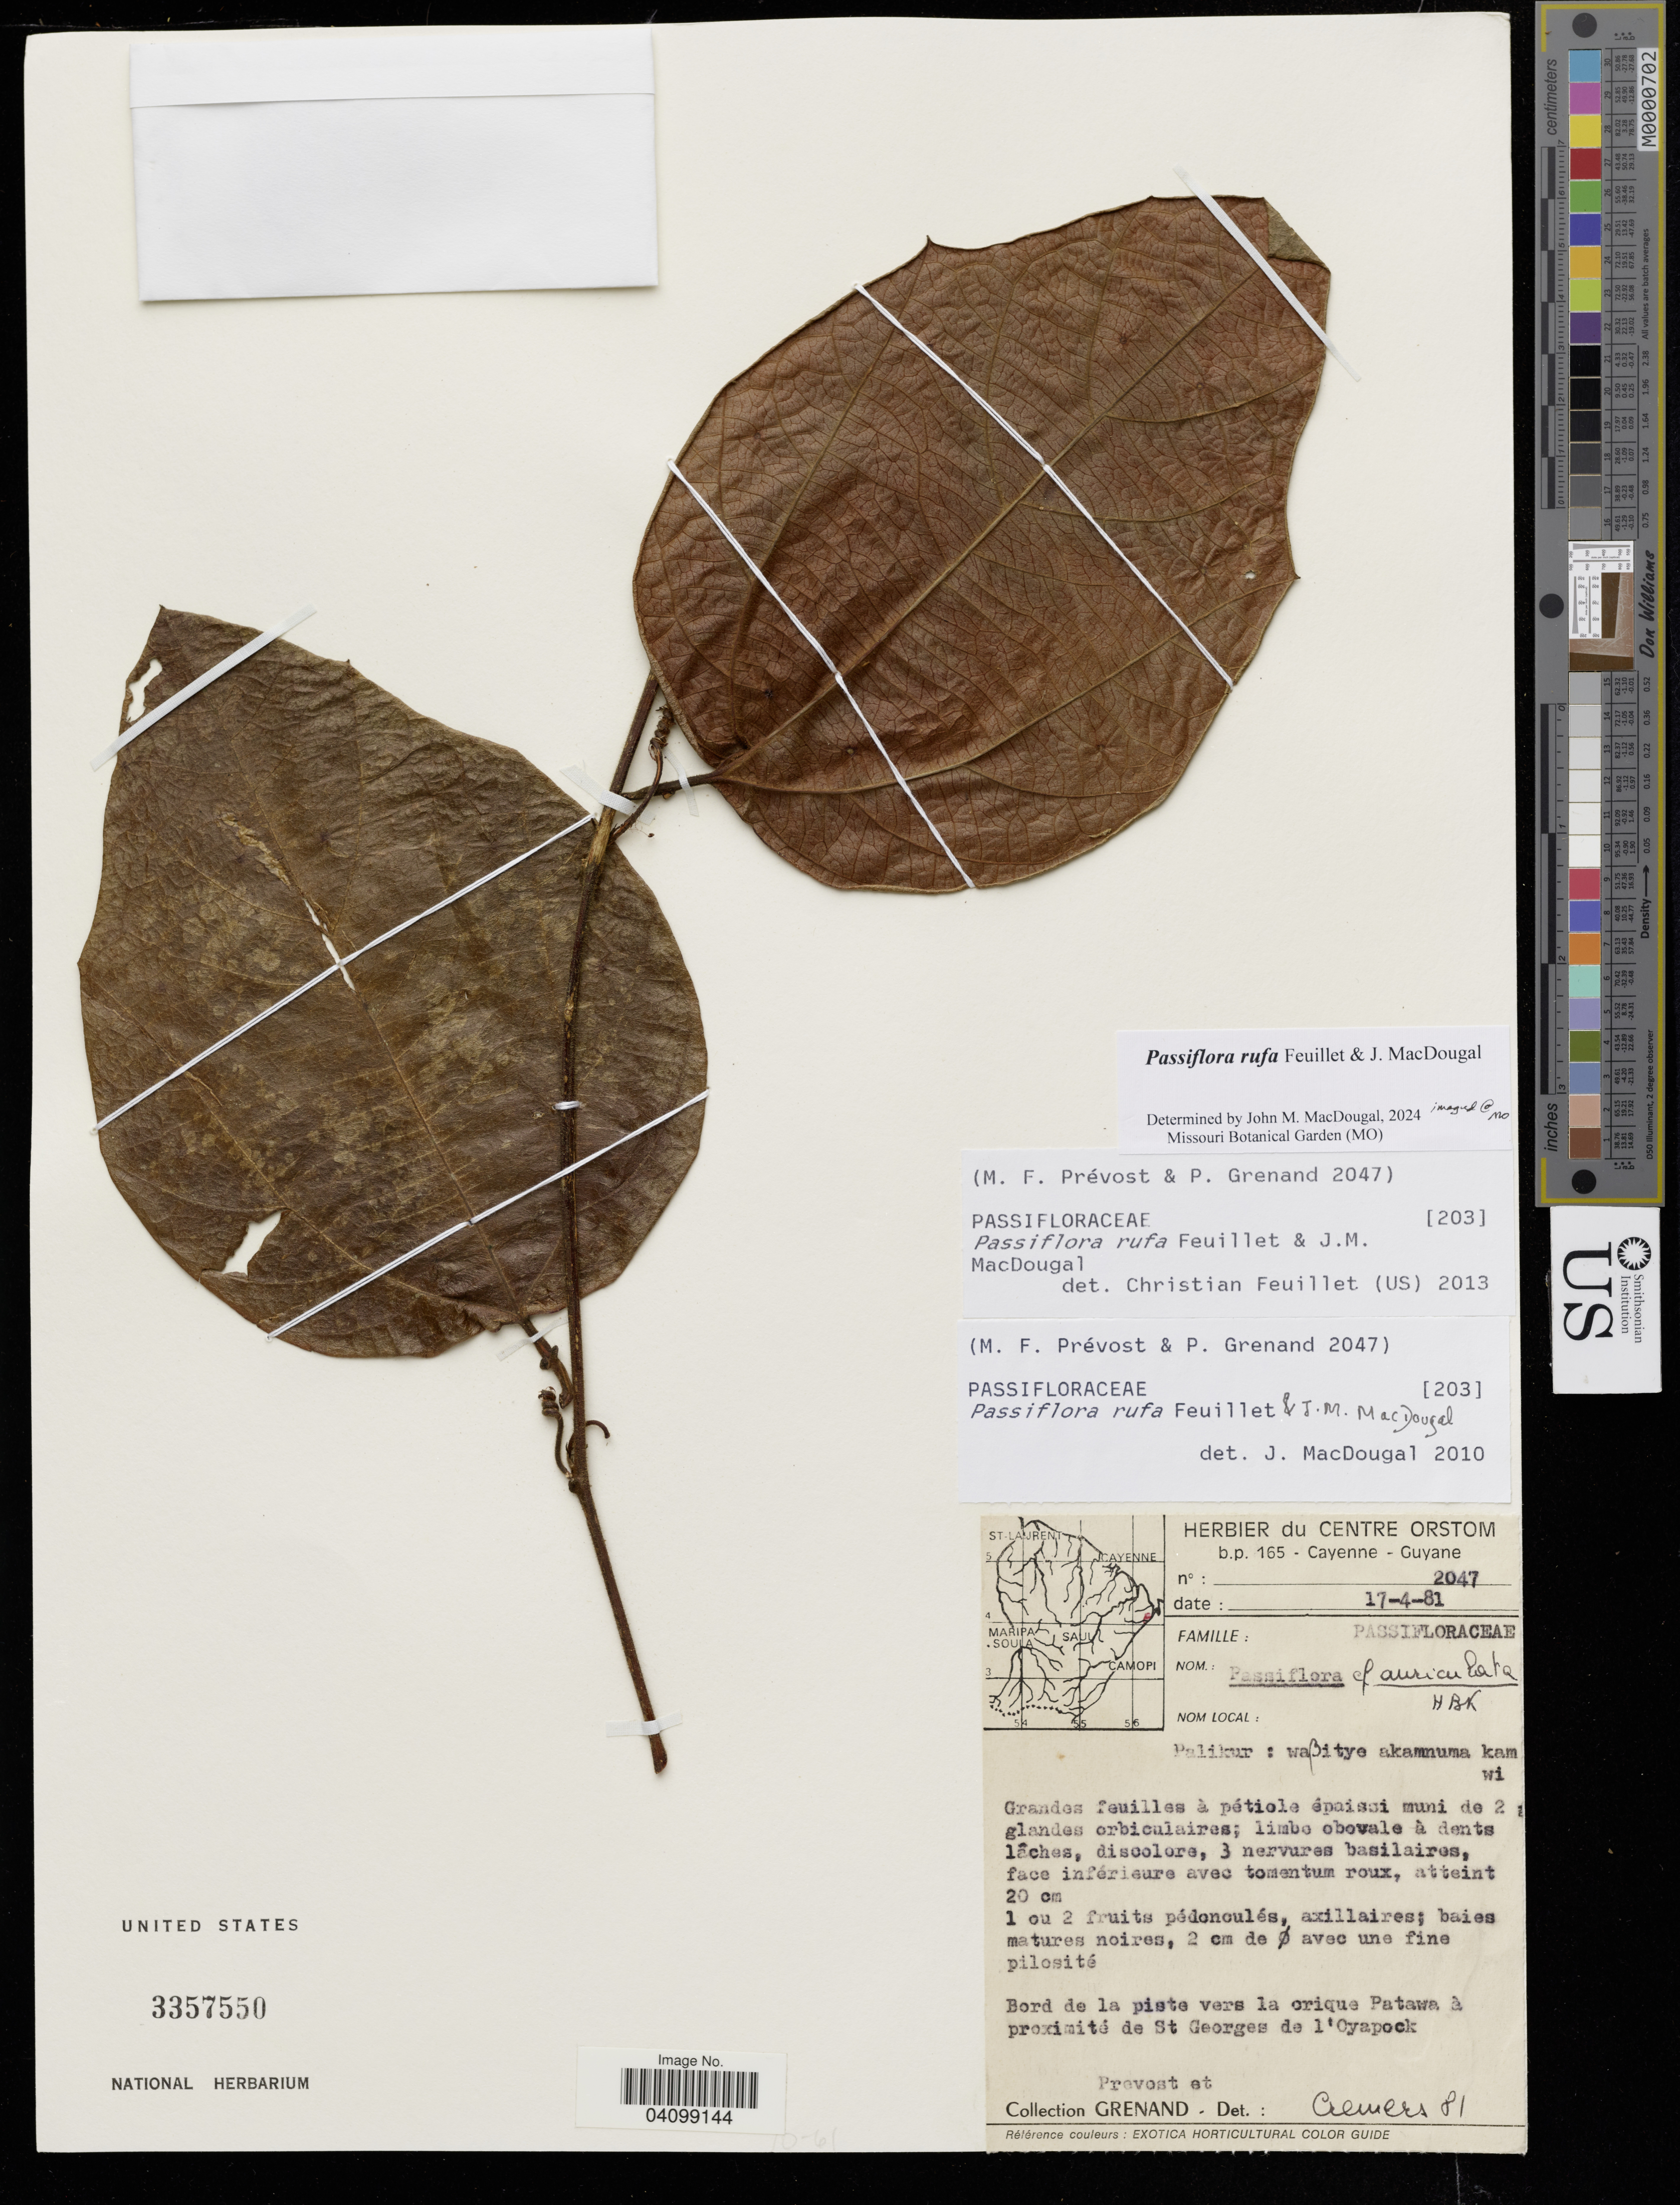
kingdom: Plantae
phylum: Tracheophyta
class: Magnoliopsida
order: Malpighiales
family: Passifloraceae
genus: Passiflora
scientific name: Passiflora auriculata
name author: Kunth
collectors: M. Prevost & -. Grenand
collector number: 2047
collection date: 1981-04-17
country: French Guiana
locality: Bord de la piste verst la orique Patawa à proximité de St Georges de l'Oyapock.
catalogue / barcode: US 3357550